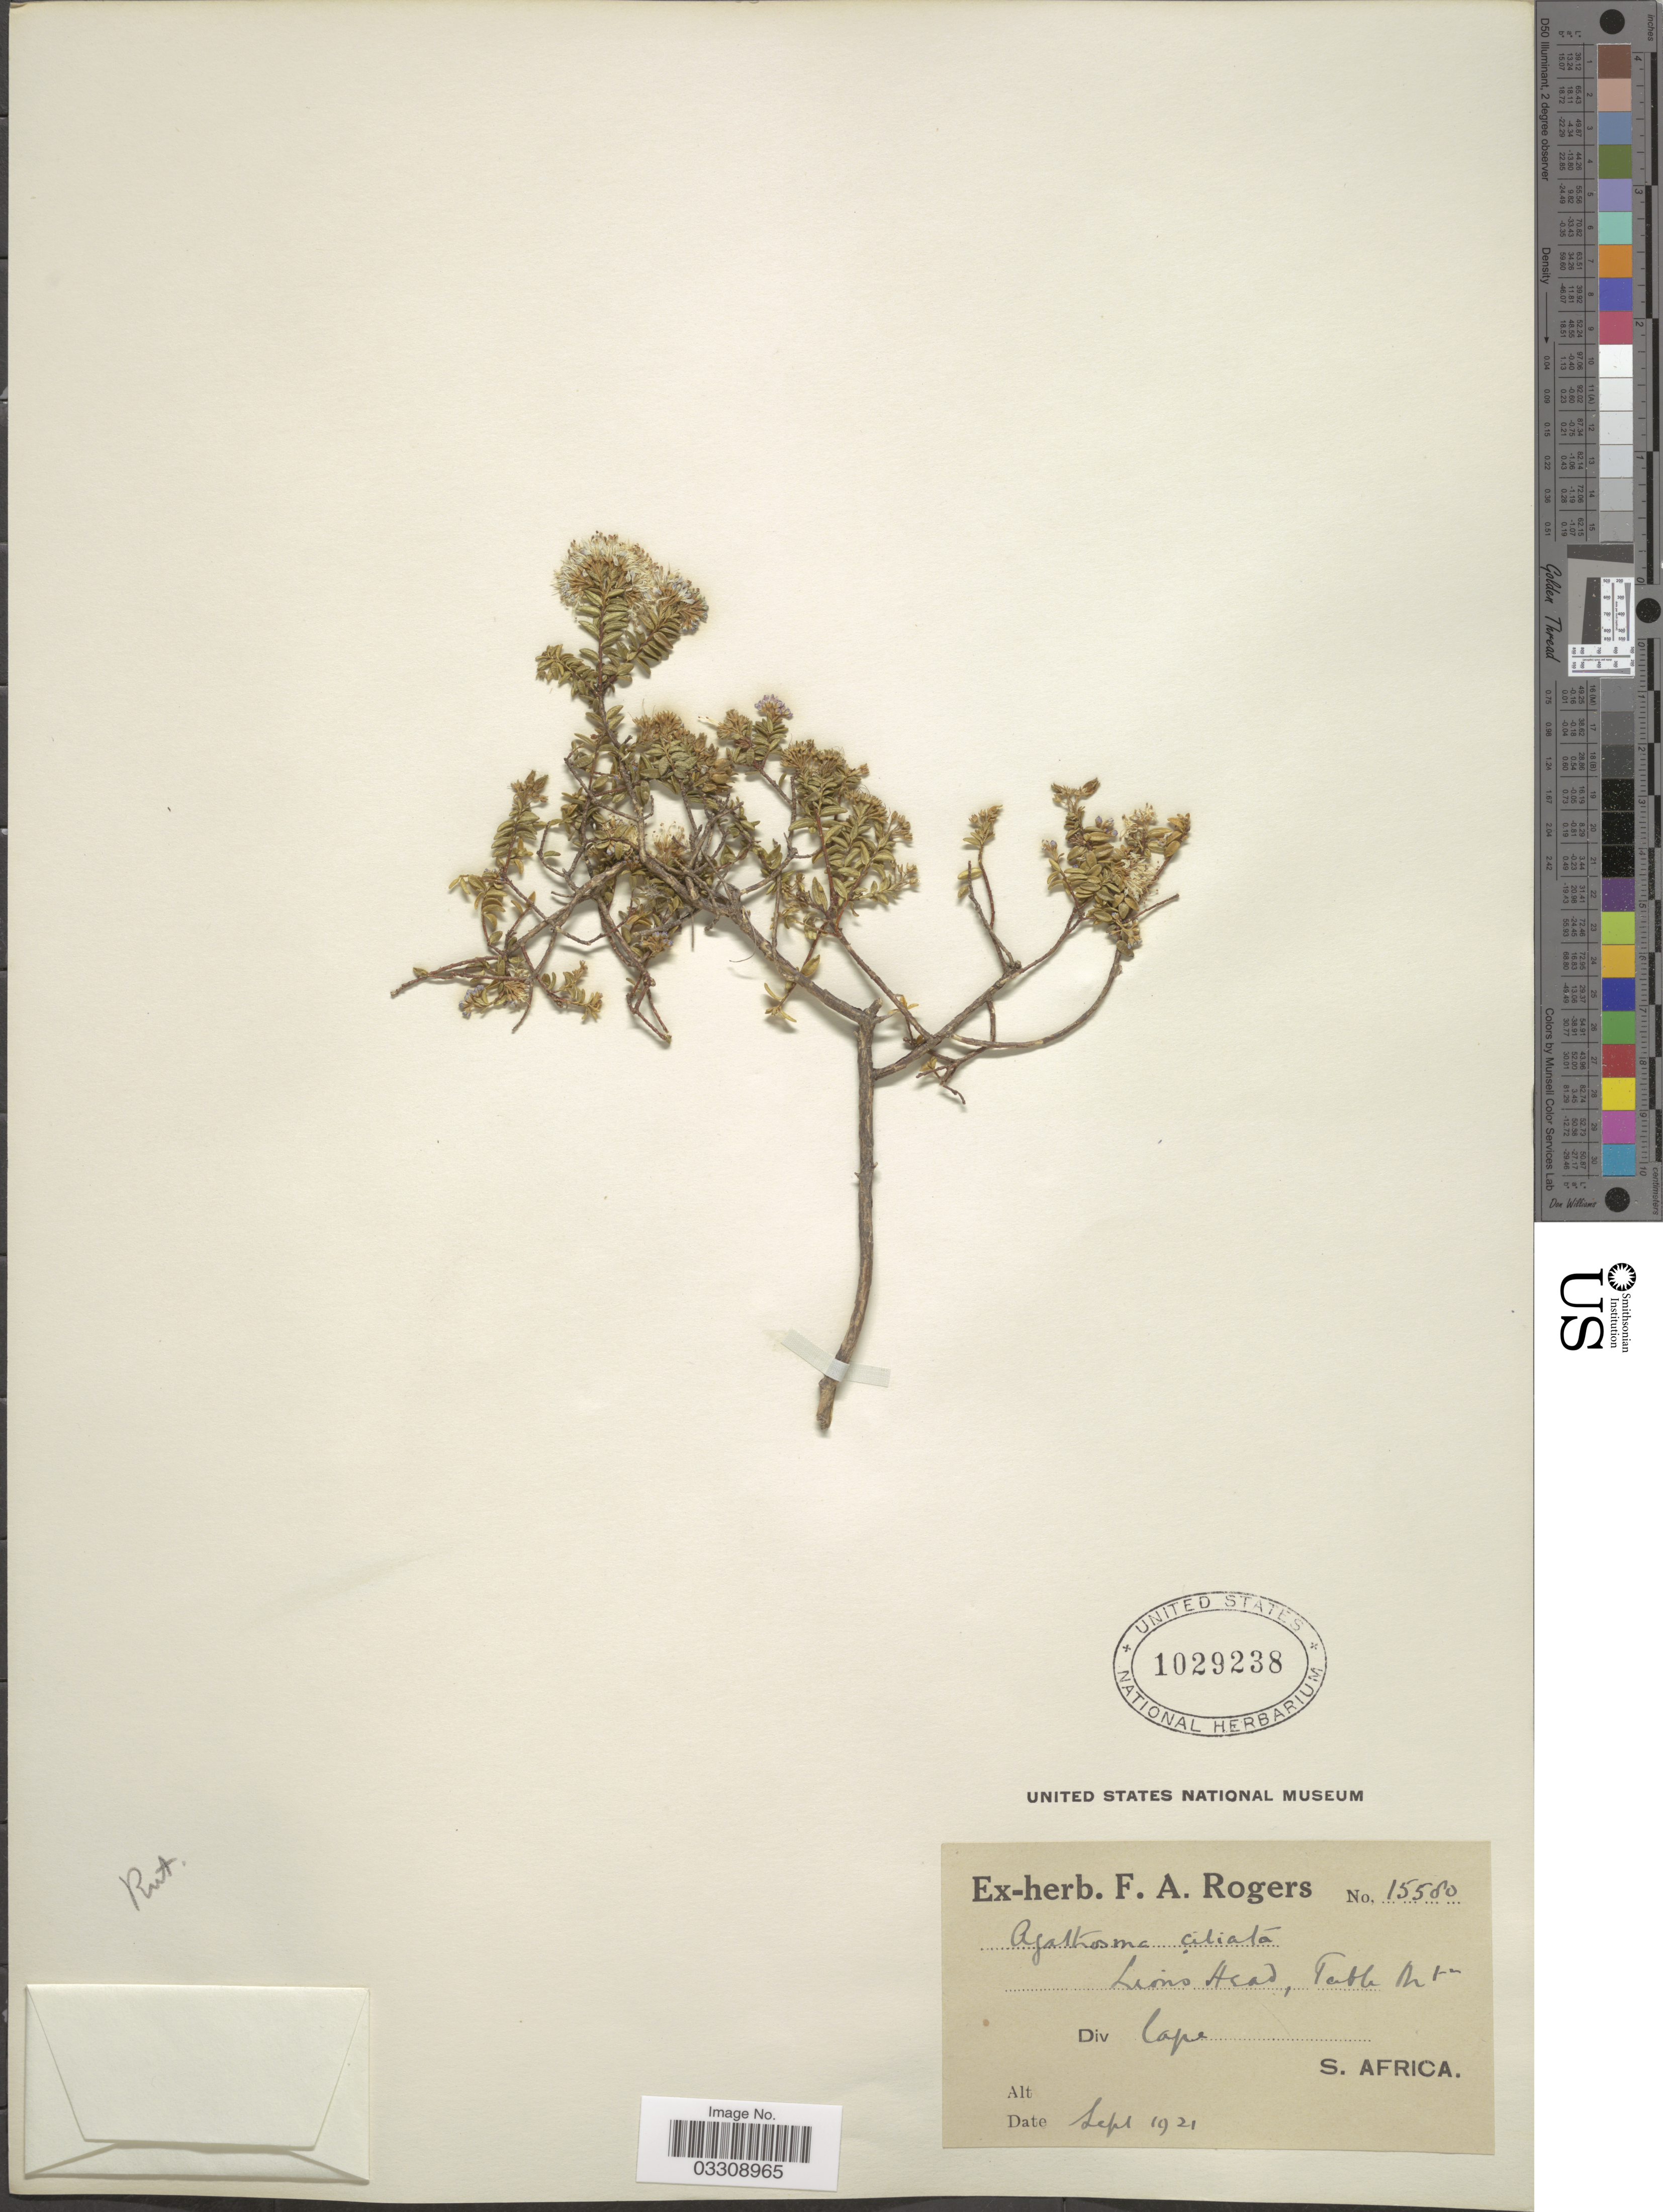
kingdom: Plantae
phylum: Tracheophyta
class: Magnoliopsida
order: Sapindales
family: Rutaceae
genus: Agathosma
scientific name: Agathosma ciliata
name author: (L.) Link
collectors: ex herb. F. A. Rogers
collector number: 15580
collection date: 1921-09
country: South Africa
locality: Lions Head, Table Mtn, Div Cape.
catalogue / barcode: US 1029238